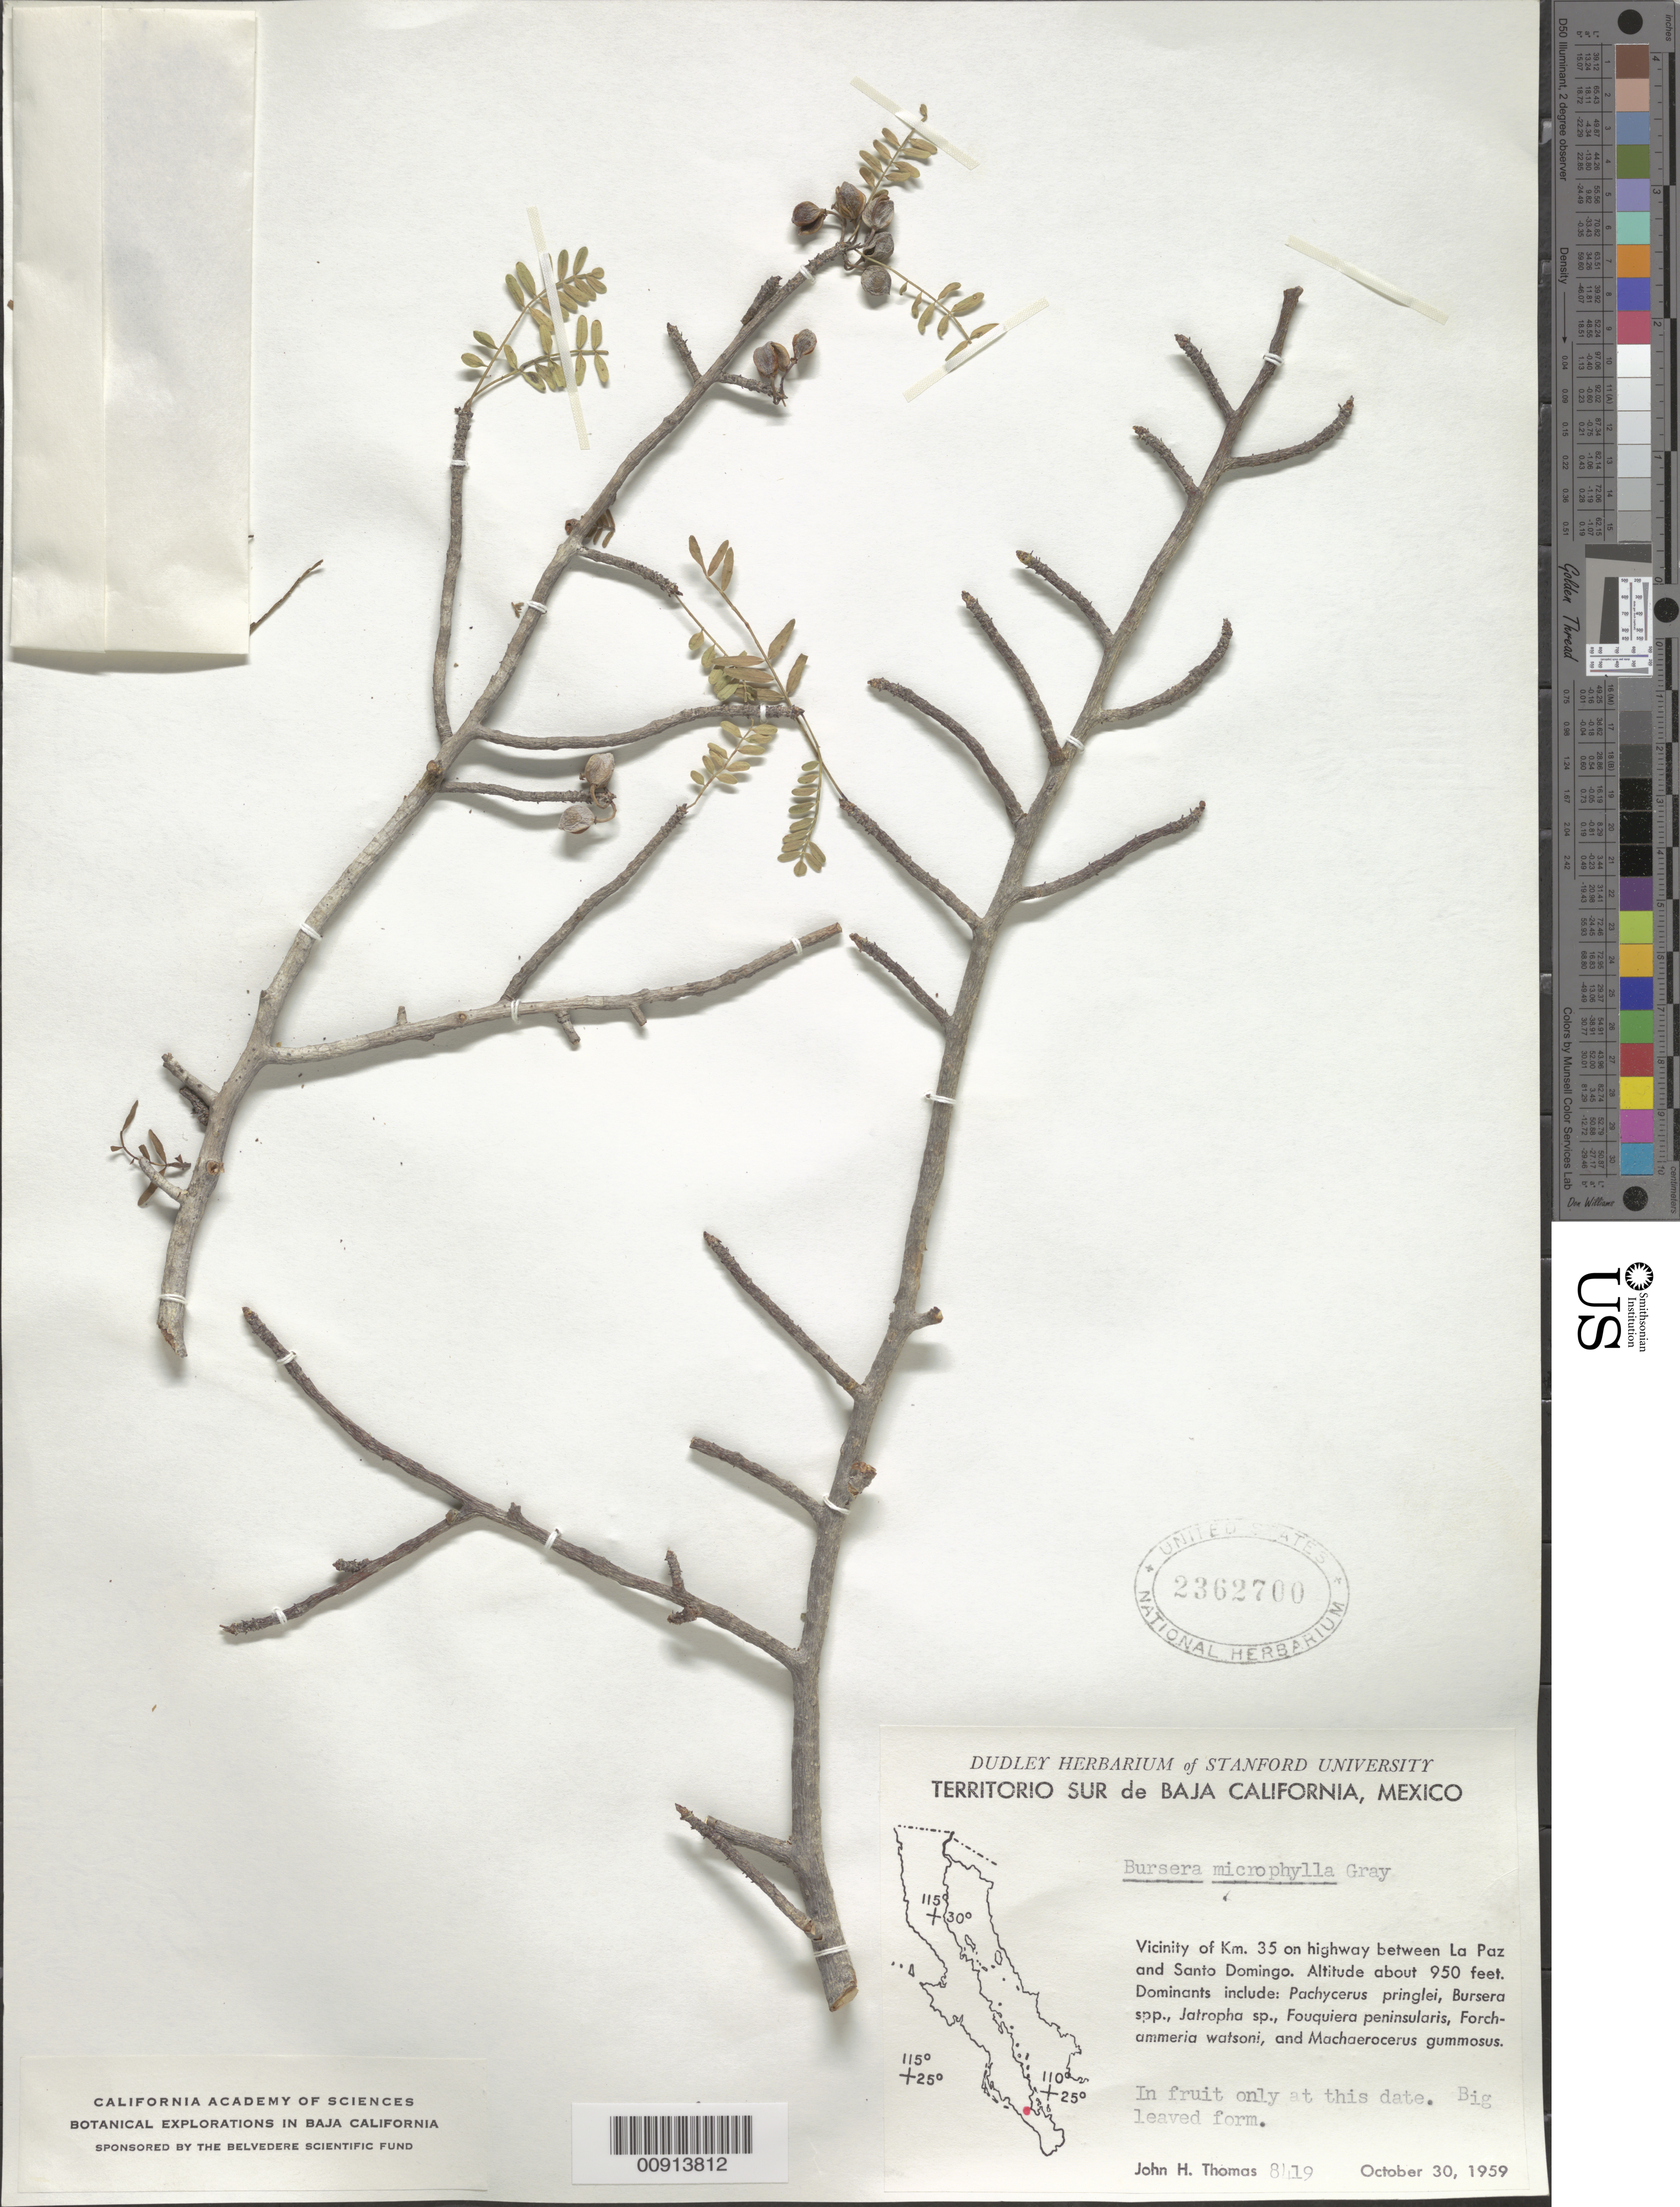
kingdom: Plantae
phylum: Tracheophyta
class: Magnoliopsida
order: Sapindales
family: Burseraceae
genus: Bursera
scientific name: Bursera microphylla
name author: A. Gray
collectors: J. H. Thomas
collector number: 8419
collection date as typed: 30 Oct 1959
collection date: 1959-10-30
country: Mexico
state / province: Baja California Sur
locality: Vicinity of Km. 35 on highway between La Paz and Santo Domingo. Territorio Sur de Baja California.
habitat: Dominants include: Pachyerus pringlei, Bursera spp., Jatropha sp., Fouquiera peninsularis, Forchammeria watsoni, and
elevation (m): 290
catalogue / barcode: US 2362700